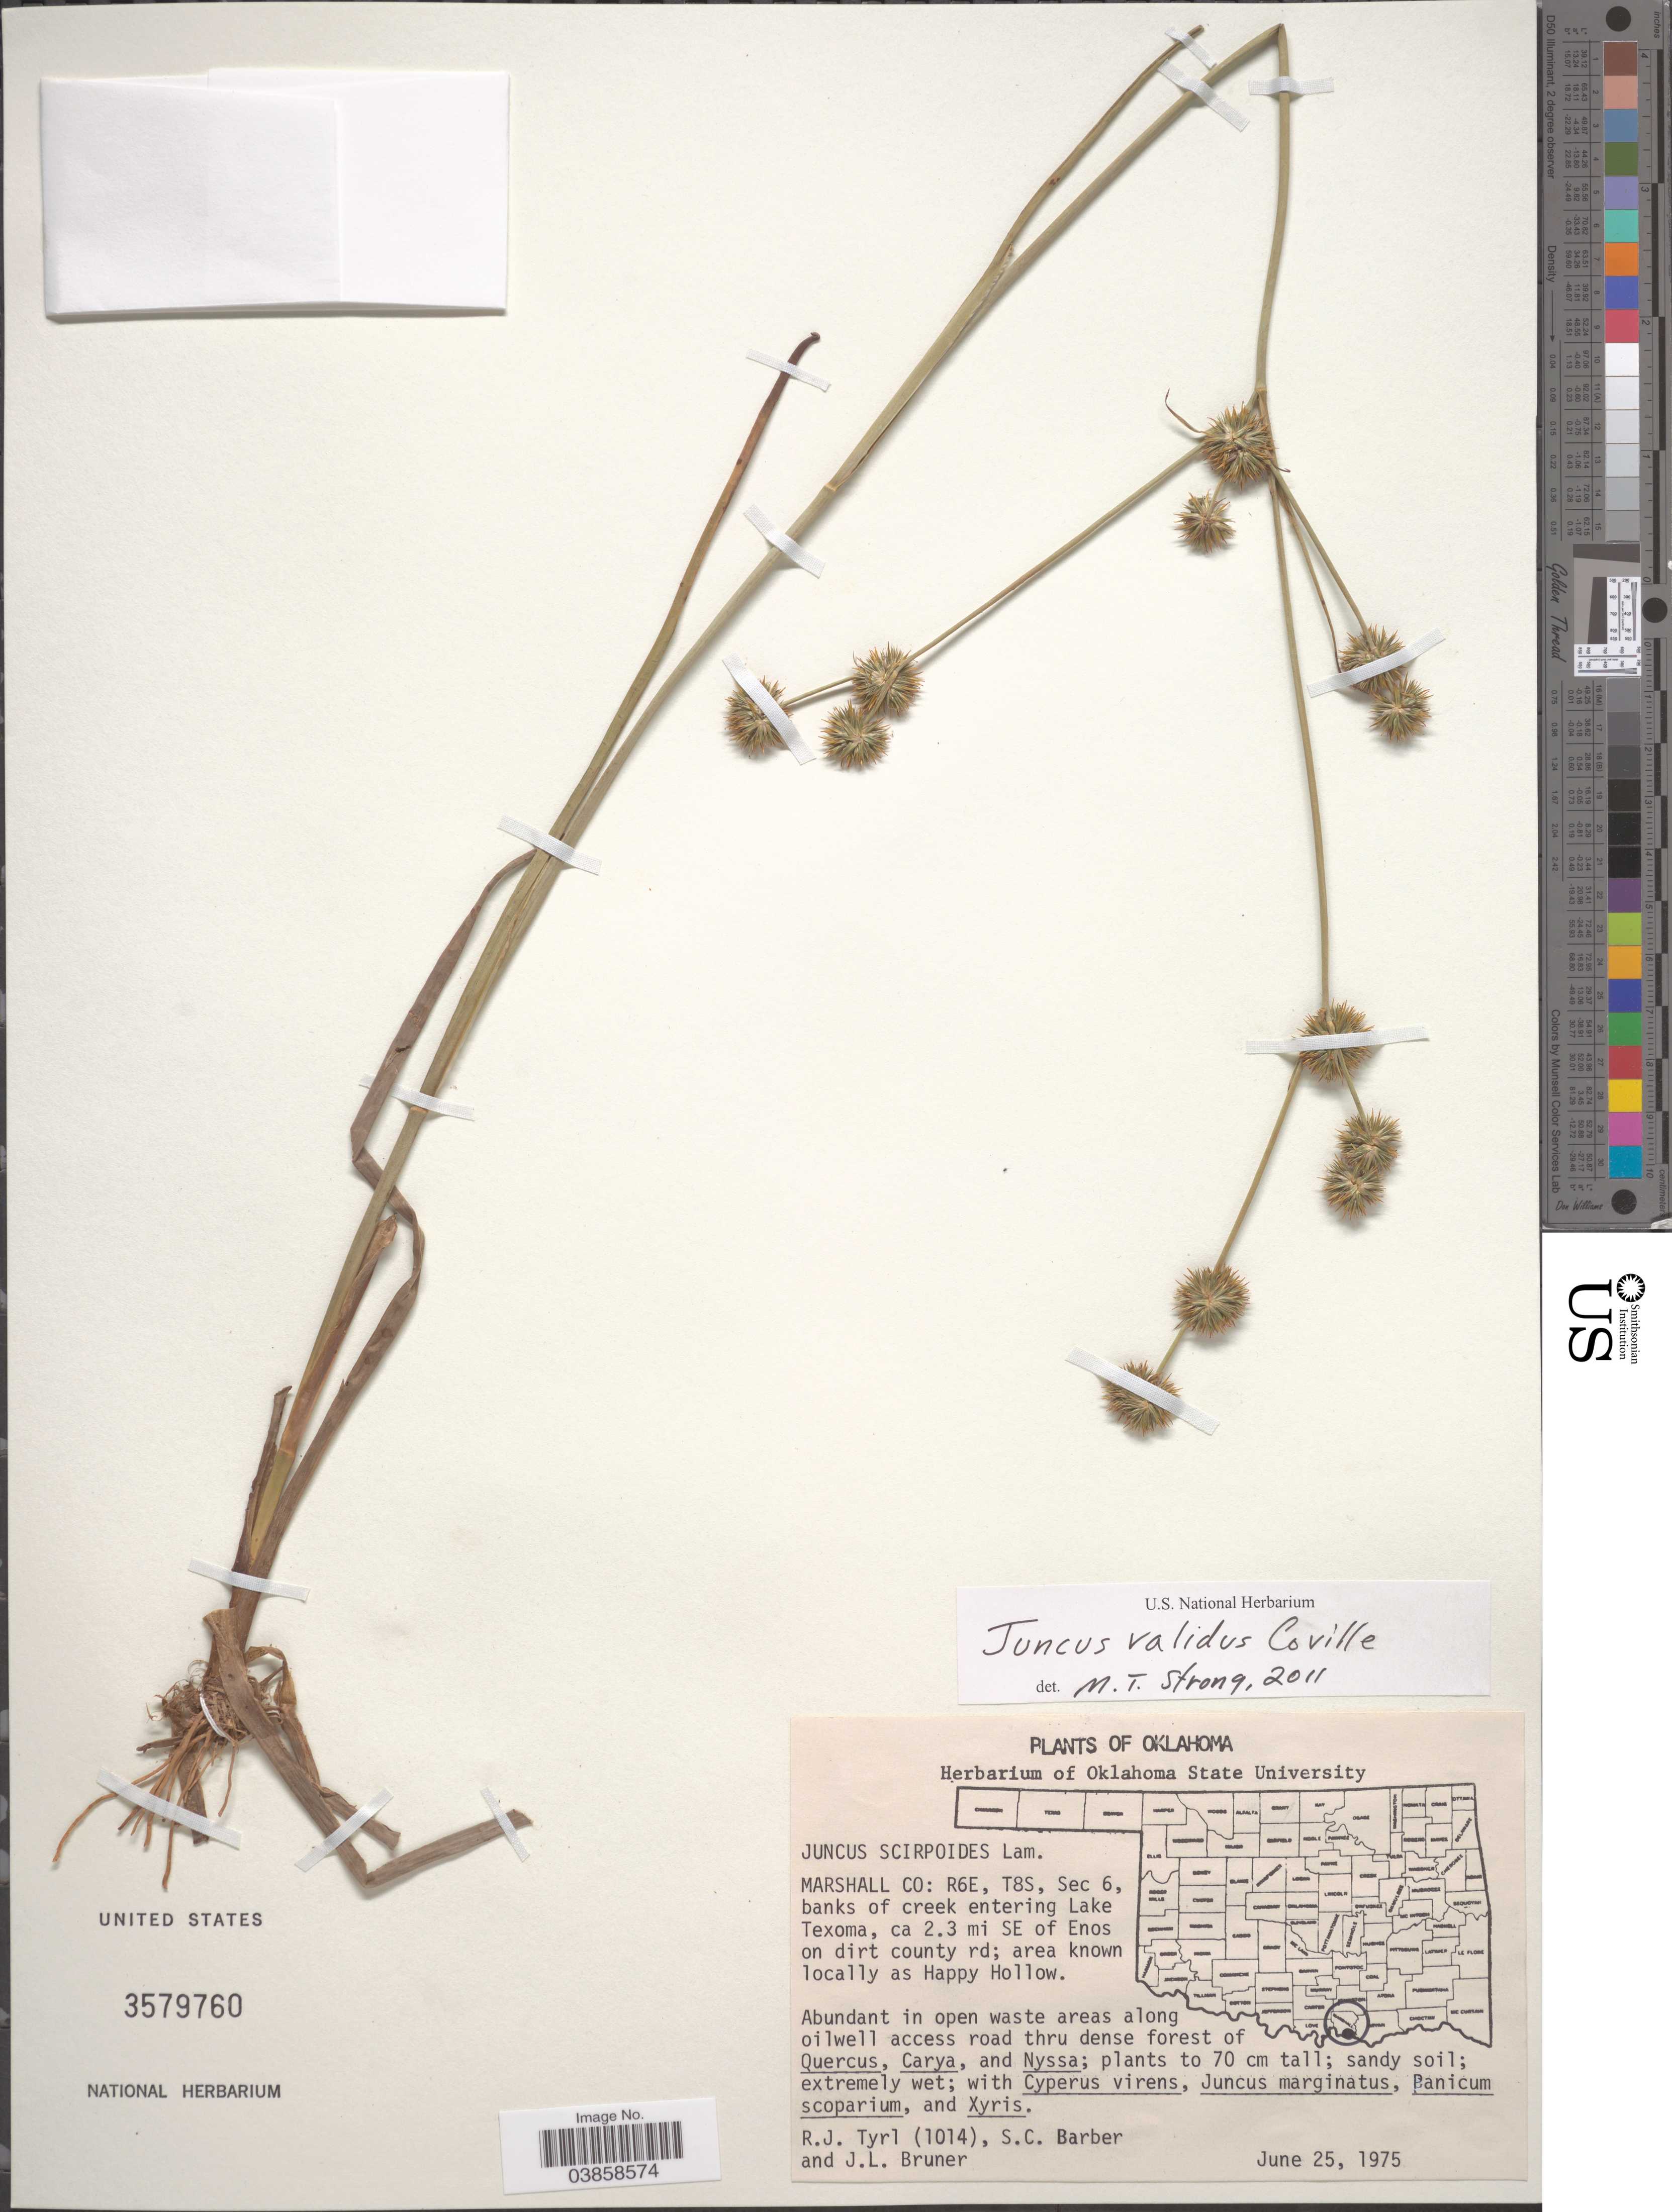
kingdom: Plantae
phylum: Tracheophyta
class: Liliopsida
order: Poales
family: Juncaceae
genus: Juncus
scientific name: Juncus validus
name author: Coville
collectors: R. Tyrl, S. Barber & J. Bruner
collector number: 1014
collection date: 1975-06-25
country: United States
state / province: Oklahoma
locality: Marshall Co: R6E, T8S, Sec 6, banks of creek entering Lake Texoma, ca 2.3 mi SE of Enos on dirt county rd; area known locally as Happy Hollow.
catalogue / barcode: US 3579760